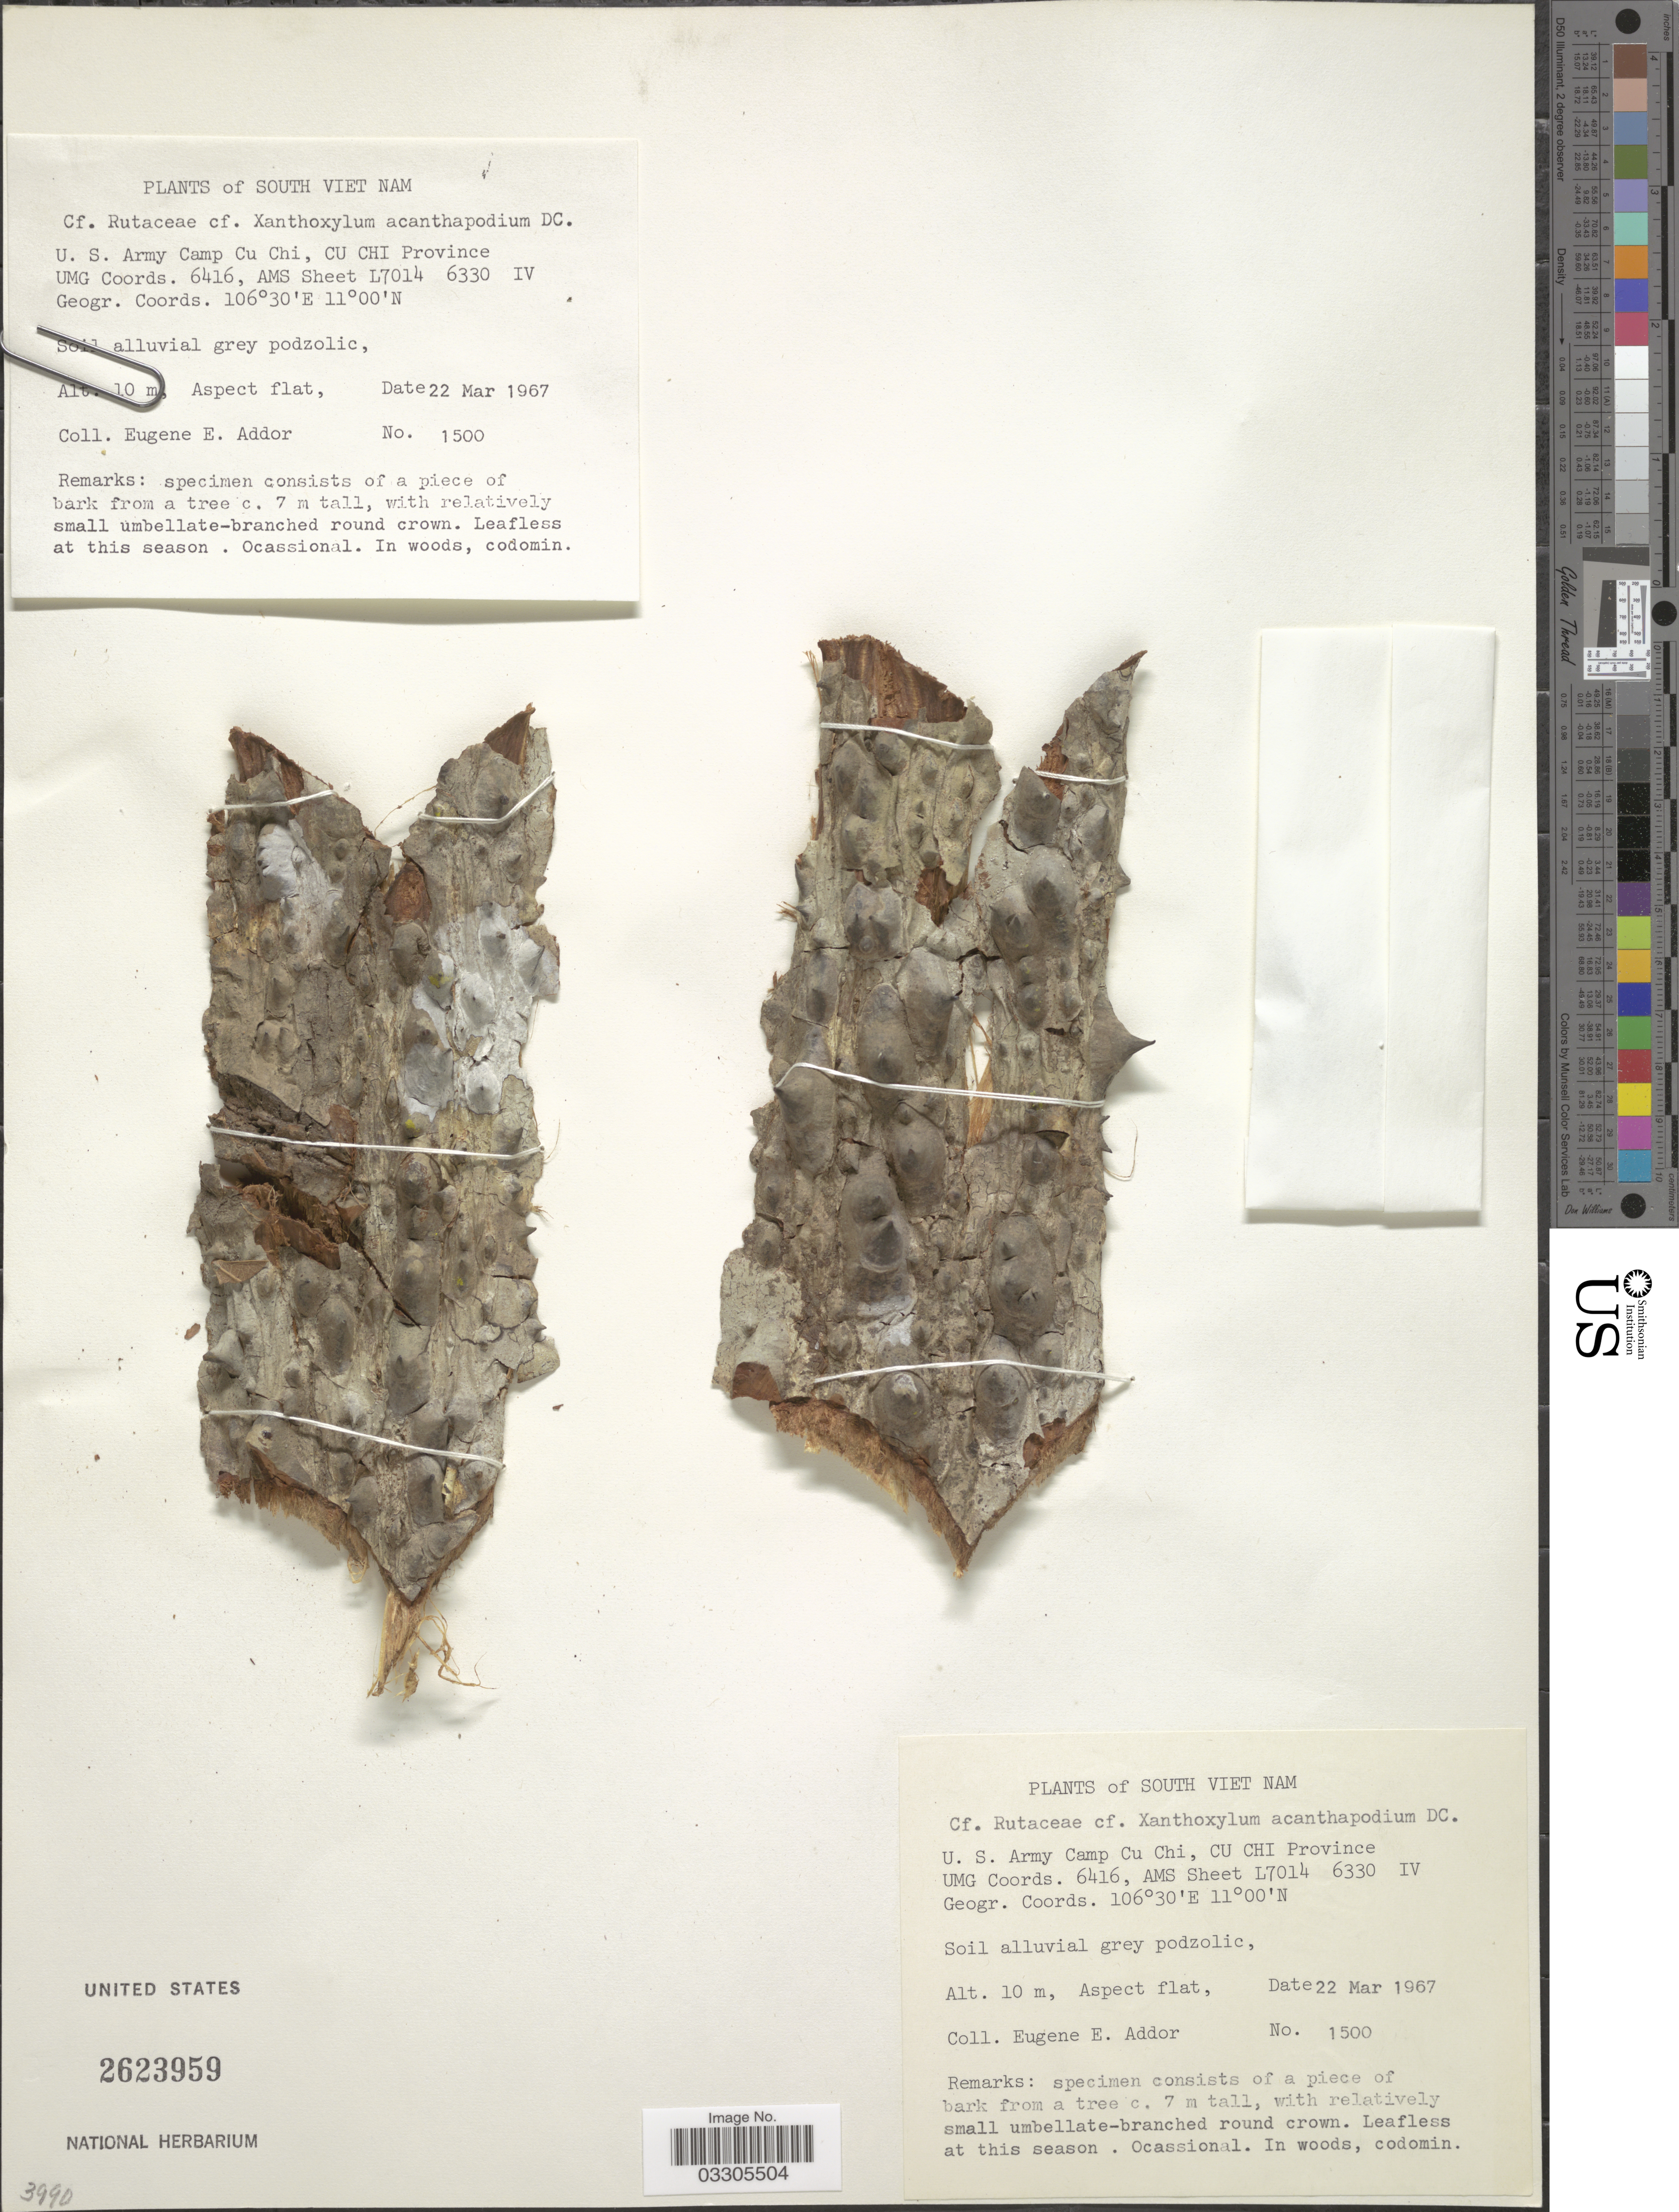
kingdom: Plantae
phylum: Tracheophyta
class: Magnoliopsida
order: Sapindales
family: Rutaceae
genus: Zanthoxylum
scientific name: Zanthoxylum acanthopodium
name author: DC.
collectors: E. E. Addor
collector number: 1500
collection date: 1967-03-22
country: Vietnam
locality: South Viet Nam, U.S. Army Camp Cu Chi, Ci Chi Province UMG Coords. 6416, AMS Sheet L7014 6330 IV.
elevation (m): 10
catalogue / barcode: US 2623959